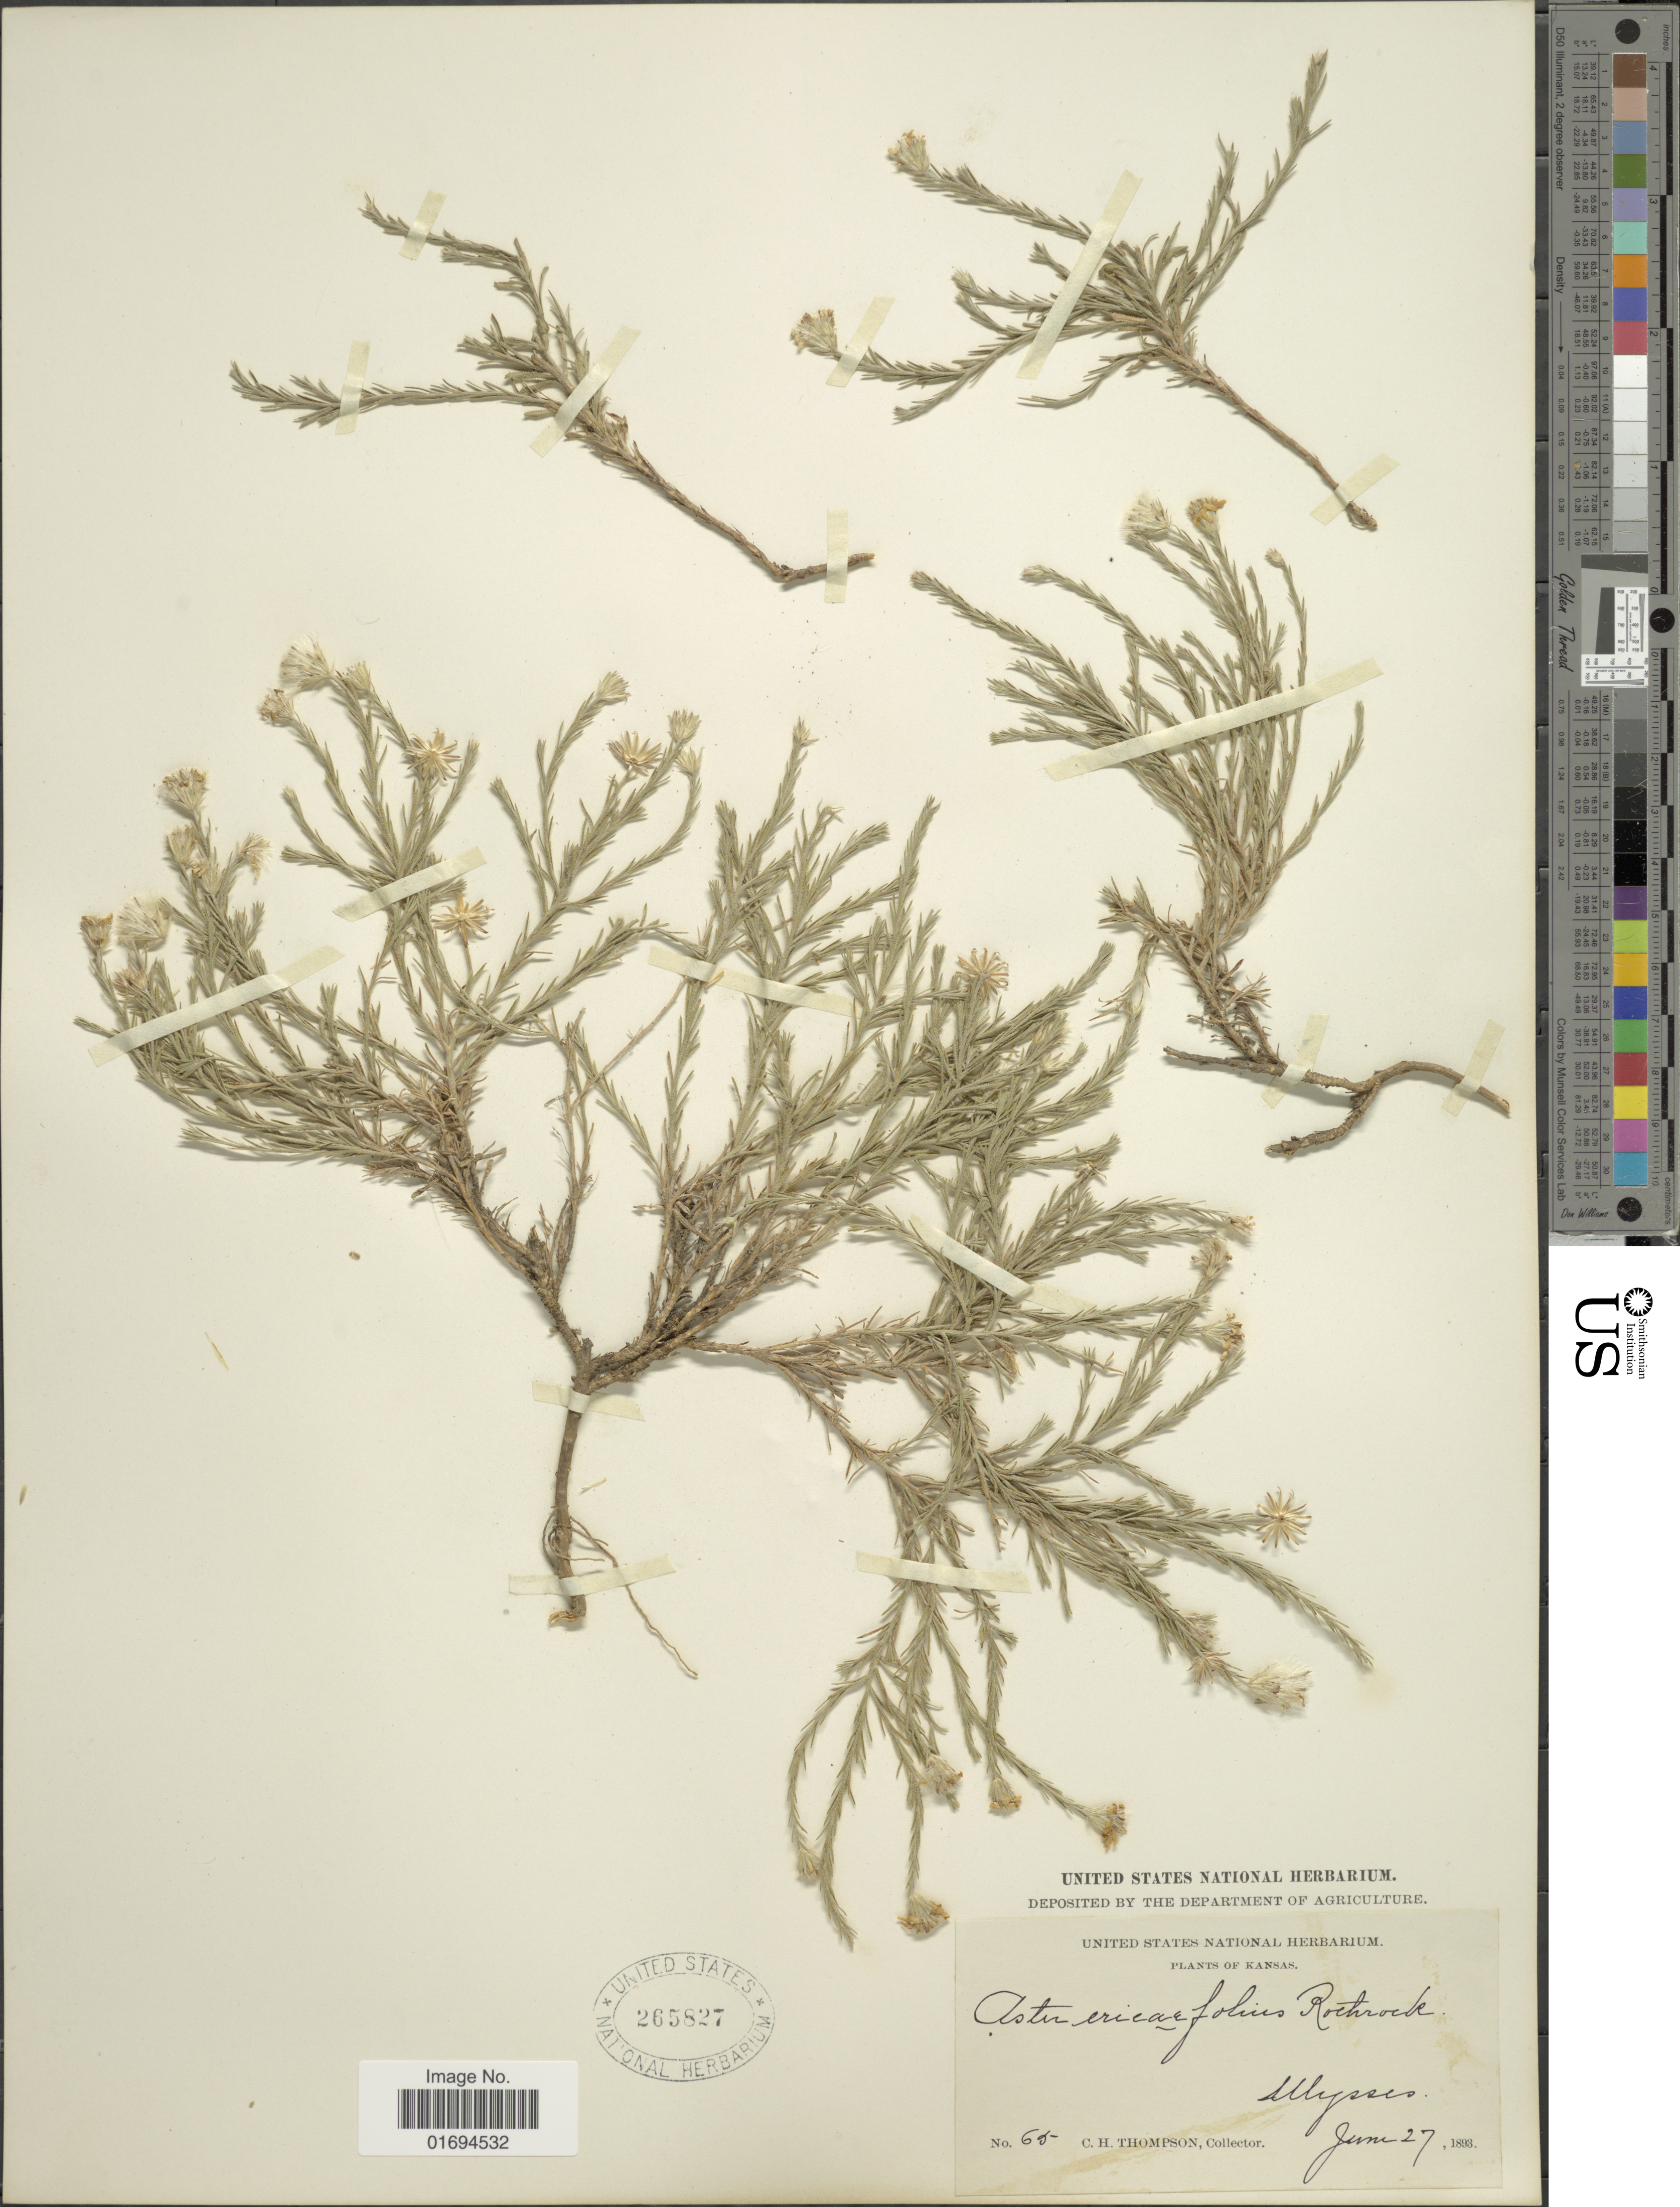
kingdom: Plantae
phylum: Tracheophyta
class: Magnoliopsida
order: Asterales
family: Asteraceae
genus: Chaetopappa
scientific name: Chaetopappa ericoides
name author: (Torr.) G.L. Nesom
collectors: C. H. Thompson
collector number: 64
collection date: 1893-06-27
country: United States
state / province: Kansas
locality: Ulysses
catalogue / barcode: US 265827